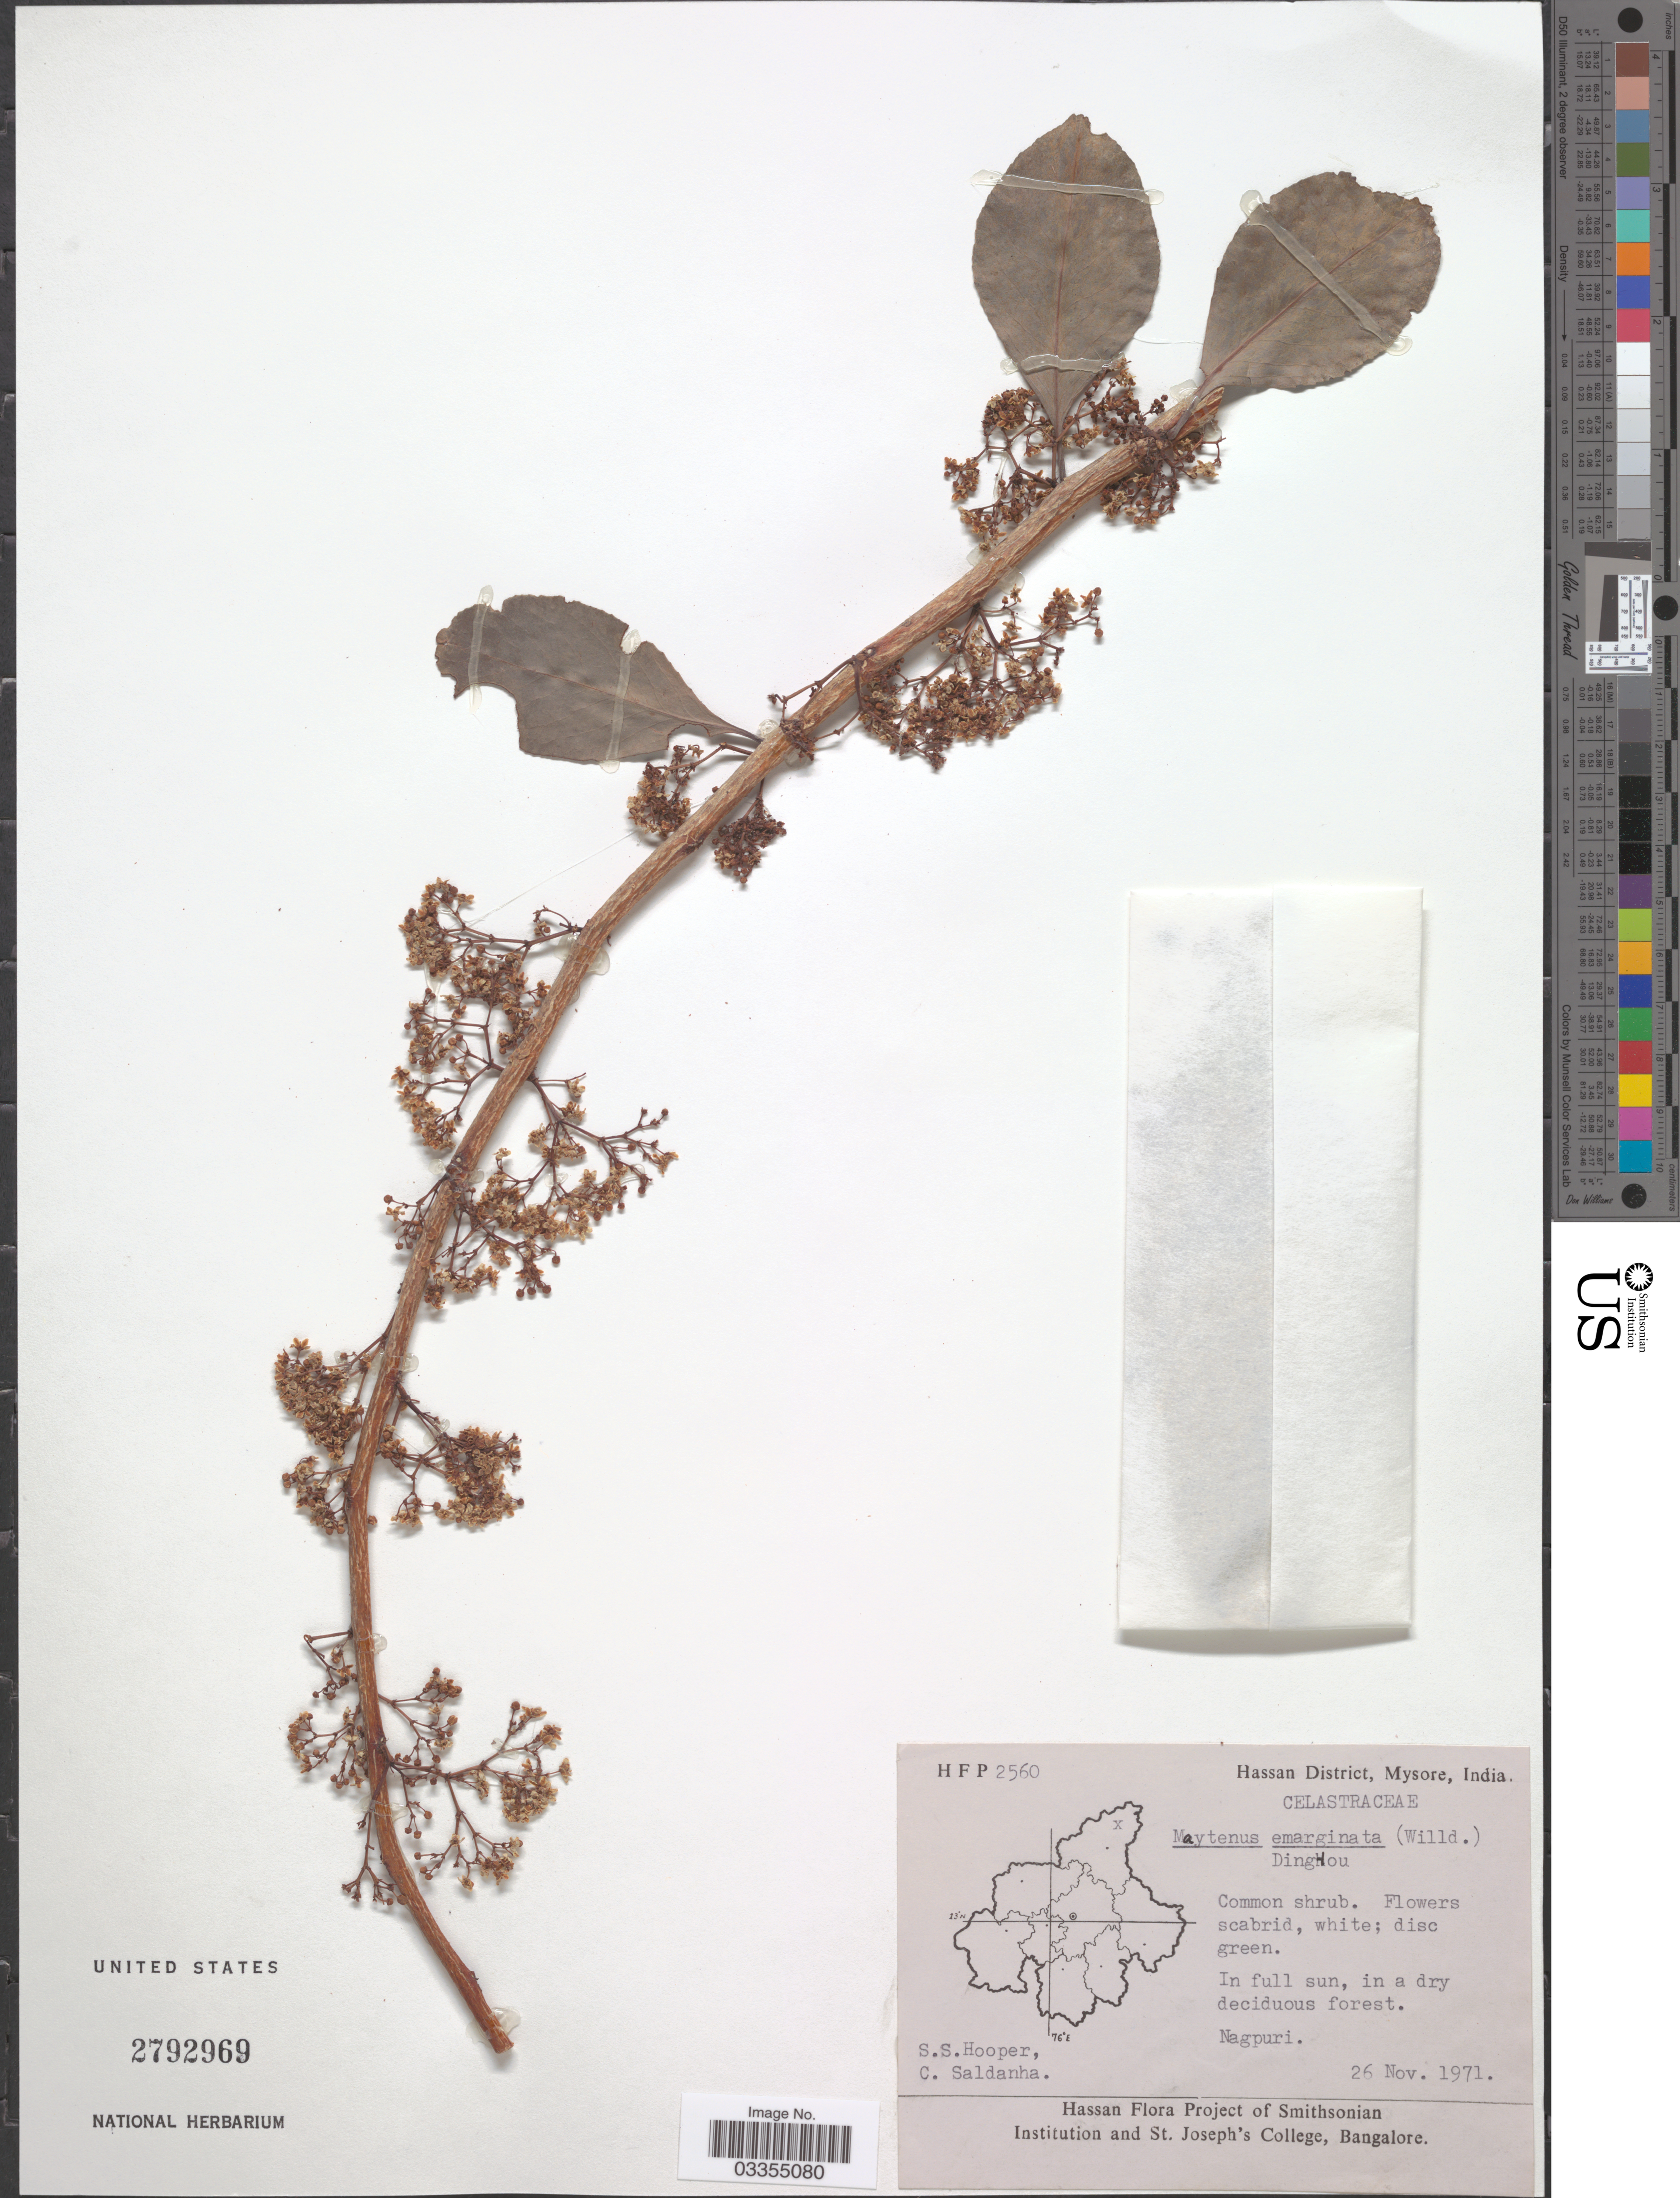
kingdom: Plantae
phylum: Tracheophyta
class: Magnoliopsida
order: Celastrales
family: Celastraceae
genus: Gymnosporia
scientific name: Gymnosporia montana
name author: (Roth) Benth.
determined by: Strong, Mark T., (BOT), Smithsonian Institution - National Museum of Natural History (UNITED STATES)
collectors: S. S. Hooper & C. Saldanha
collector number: HFP 2560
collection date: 1971-11-26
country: India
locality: Hassan District, Mysore. Nagpuri.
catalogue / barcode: US 2792969